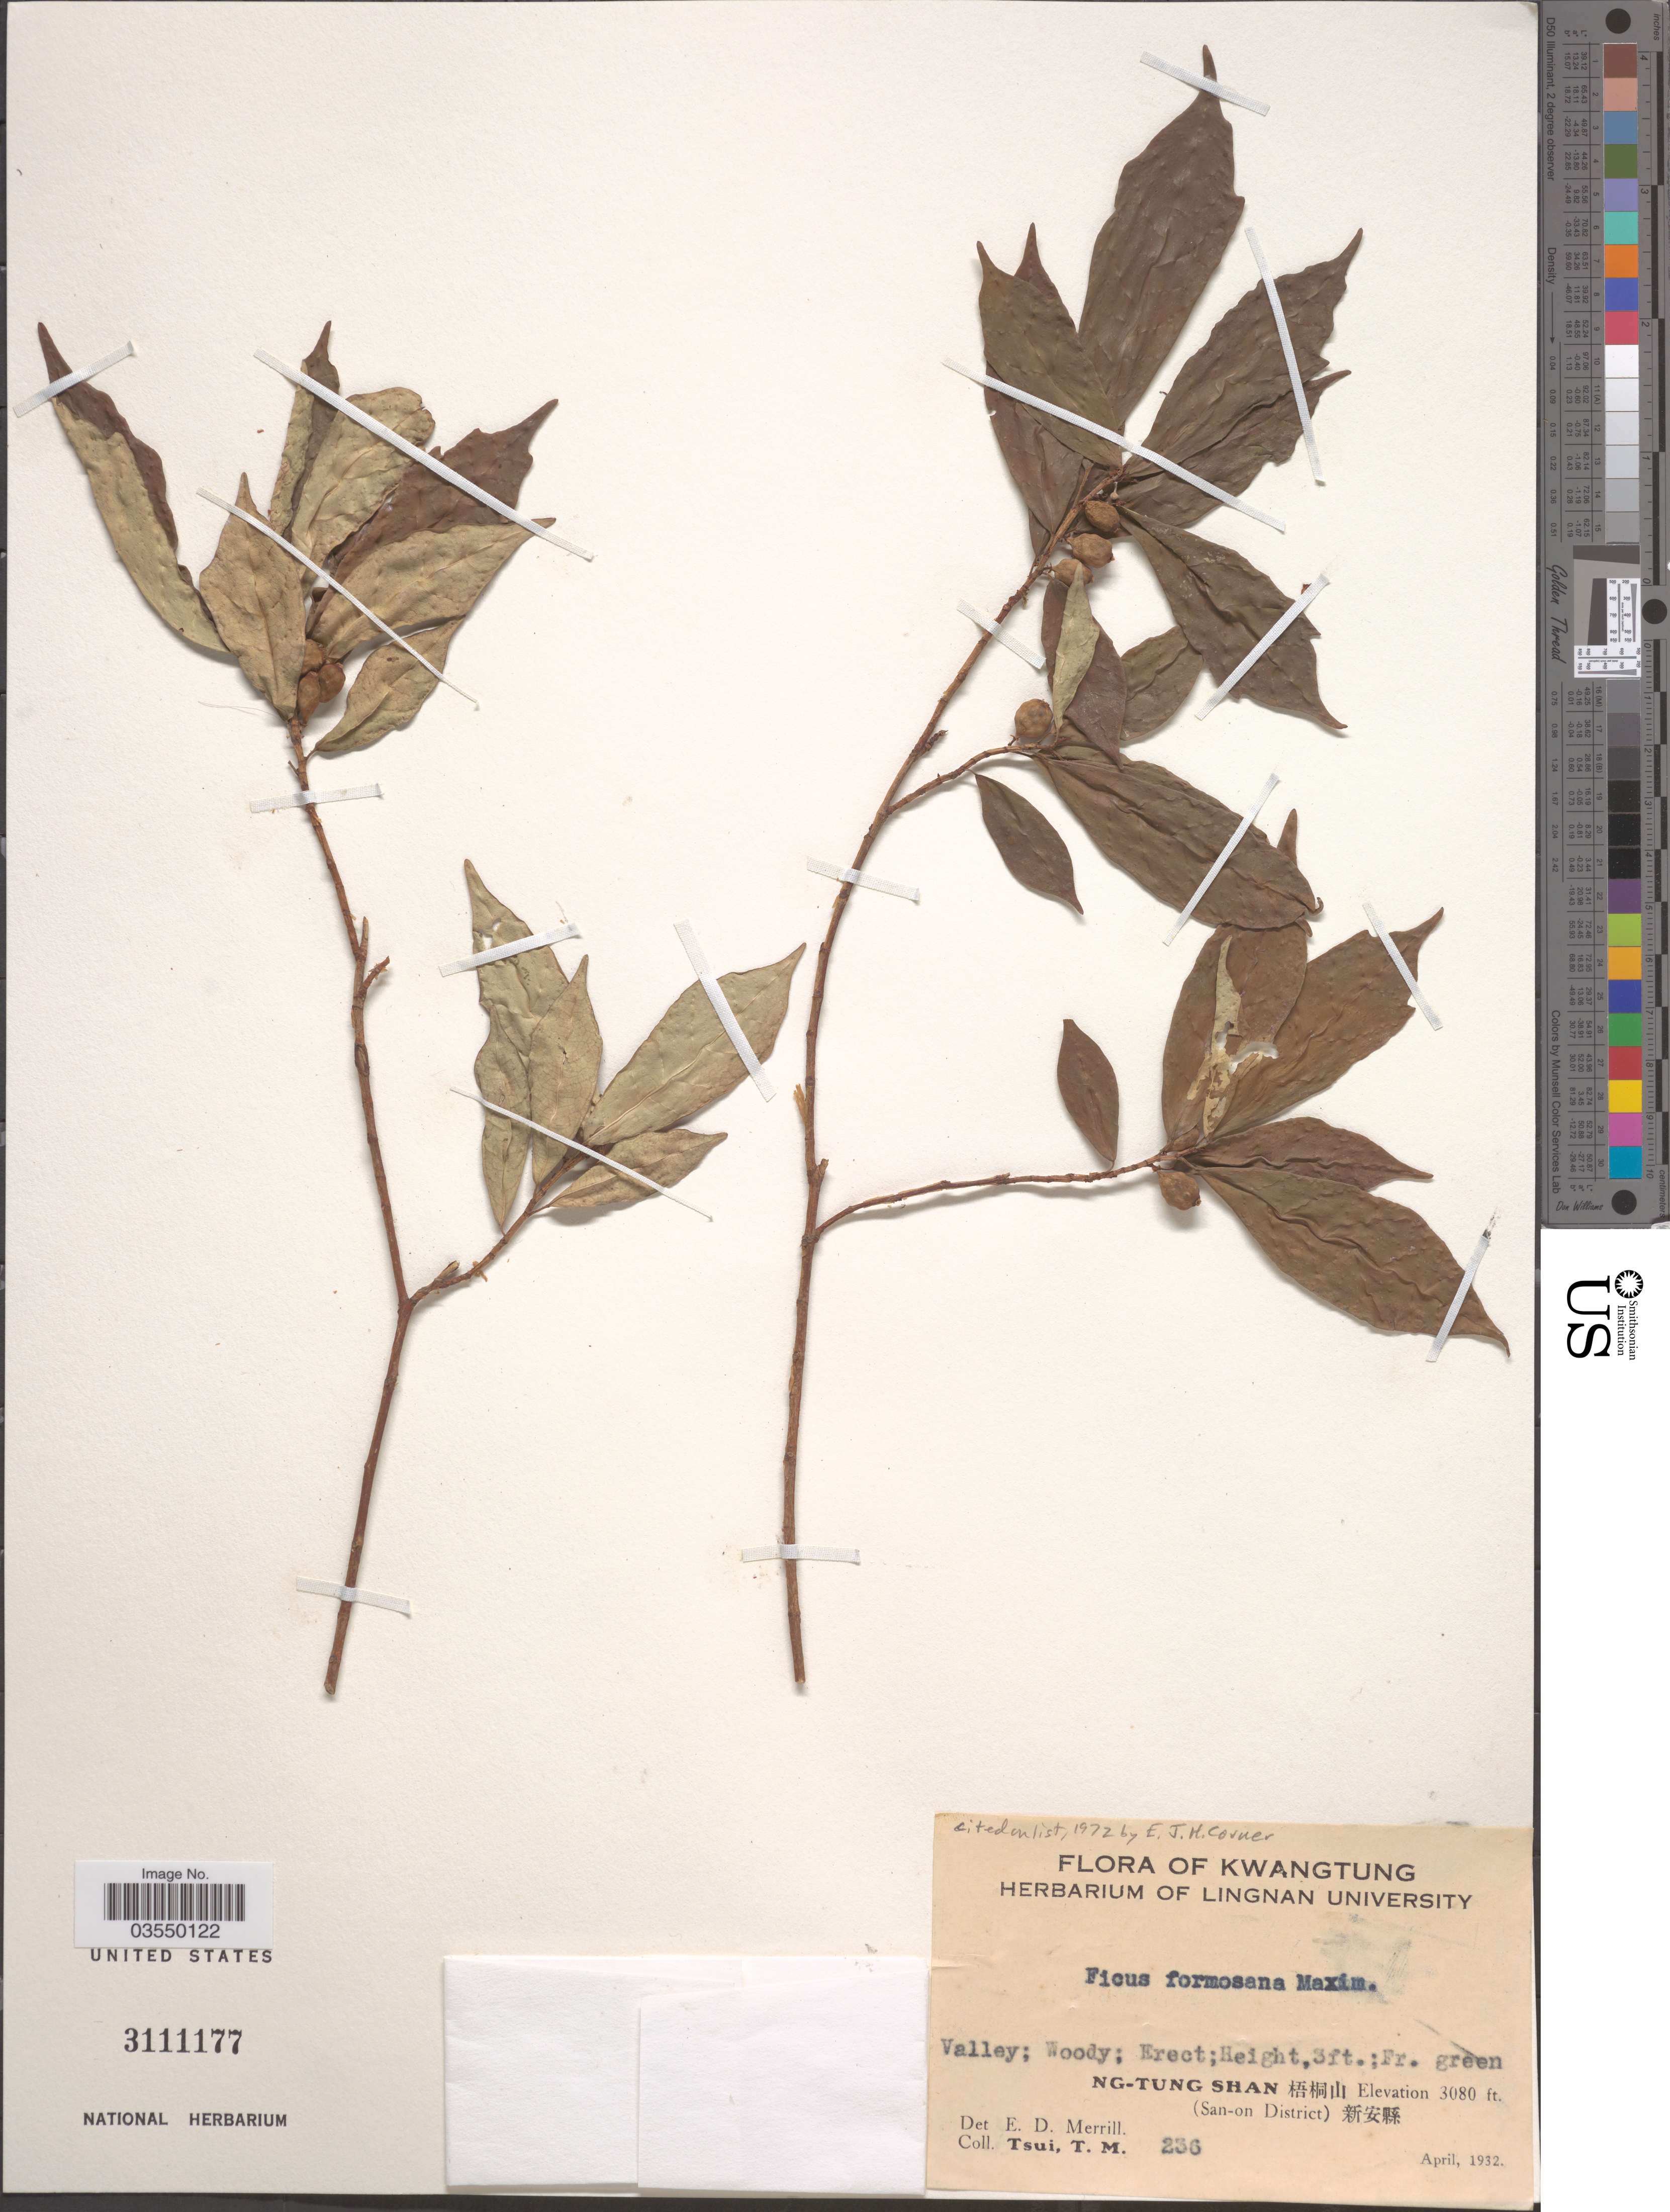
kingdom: Plantae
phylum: Tracheophyta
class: Magnoliopsida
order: Rosales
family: Moraceae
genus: Ficus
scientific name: Ficus formosana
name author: Maxim.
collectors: T. Tsui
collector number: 236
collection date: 1932-04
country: China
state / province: Guangdong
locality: Kwangtung. Ng-Tung Shan X (San-on District) X.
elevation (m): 939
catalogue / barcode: US 3111177